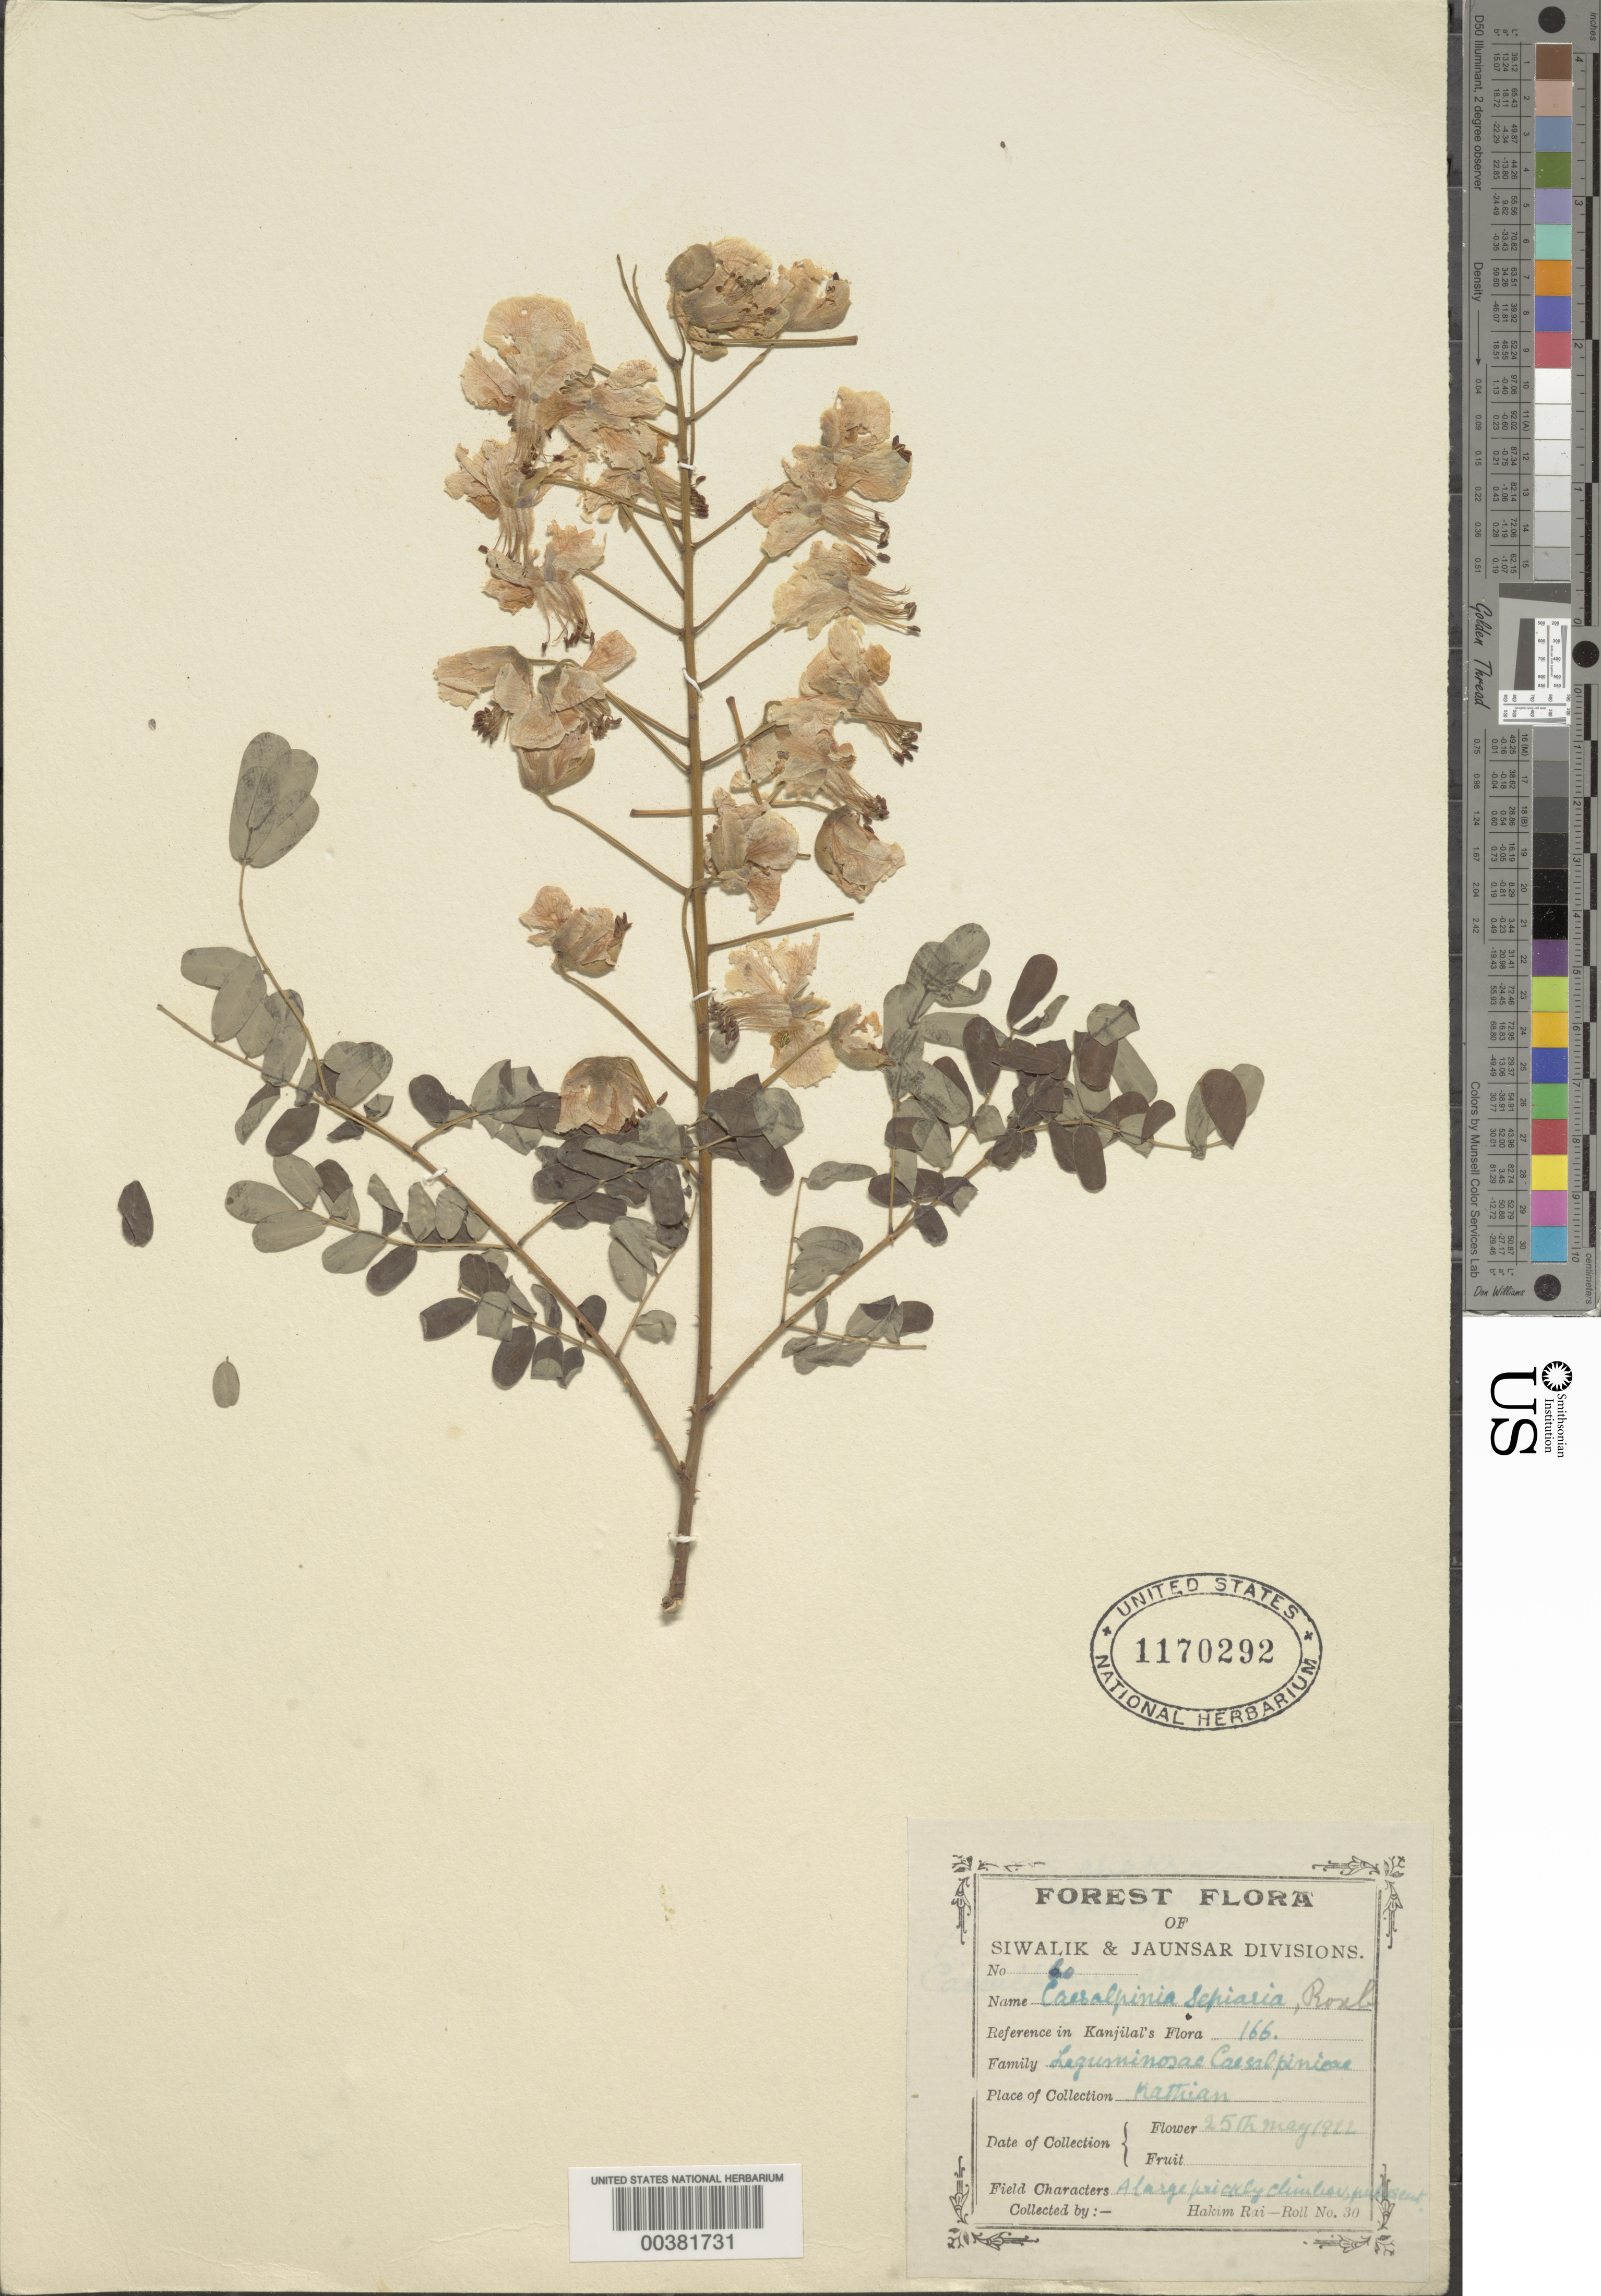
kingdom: Plantae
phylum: Tracheophyta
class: Magnoliopsida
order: Fabales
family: Fabaceae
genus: Biancaea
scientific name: Biancaea decapetala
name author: (Roth) O. Deg.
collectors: H. Rai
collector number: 60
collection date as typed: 25 May 1922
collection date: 1922-05-25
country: India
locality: Siwalik and jaunsar divisions; kathian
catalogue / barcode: US 1170292